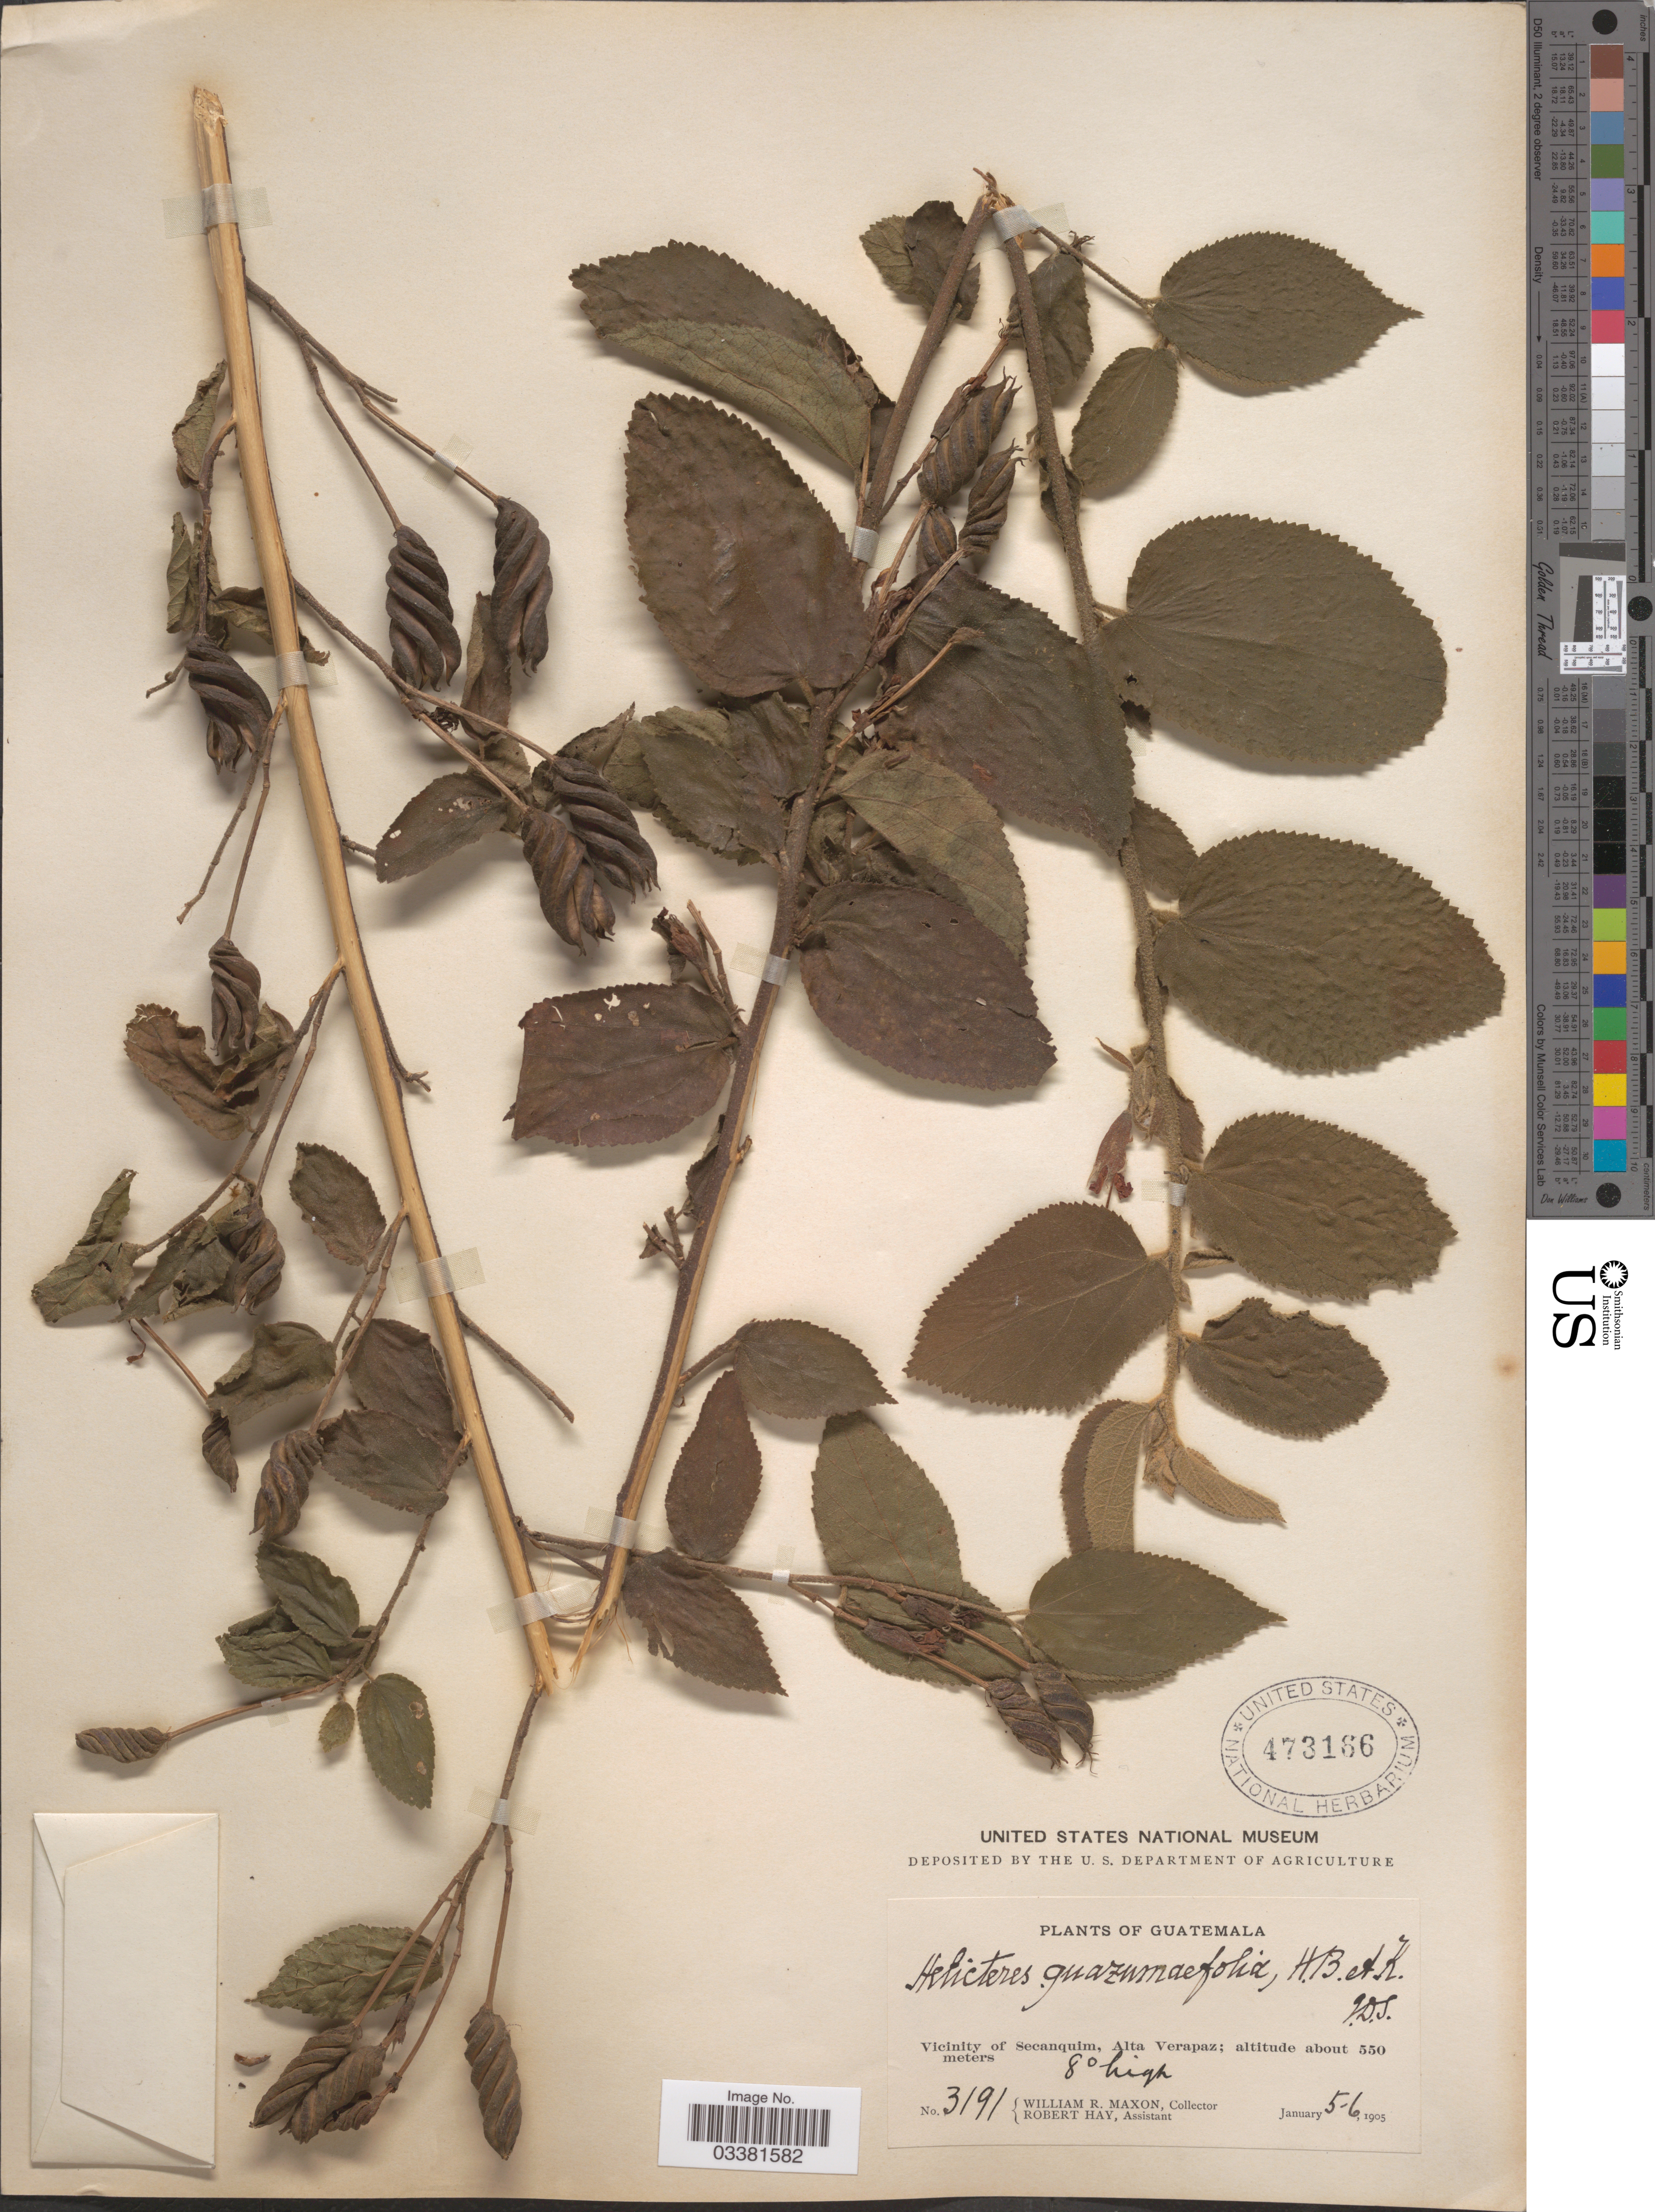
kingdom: Plantae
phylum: Tracheophyta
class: Magnoliopsida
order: Malvales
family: Malvaceae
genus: Helicteres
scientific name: Helicteres guazumifolia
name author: Kunth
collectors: W. R. Maxon & R. Hay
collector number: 3191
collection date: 1905-01-05/1905-01-06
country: Guatemala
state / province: Alta Verapaz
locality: Vicinity of Secanquim.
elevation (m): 550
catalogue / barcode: US 473166